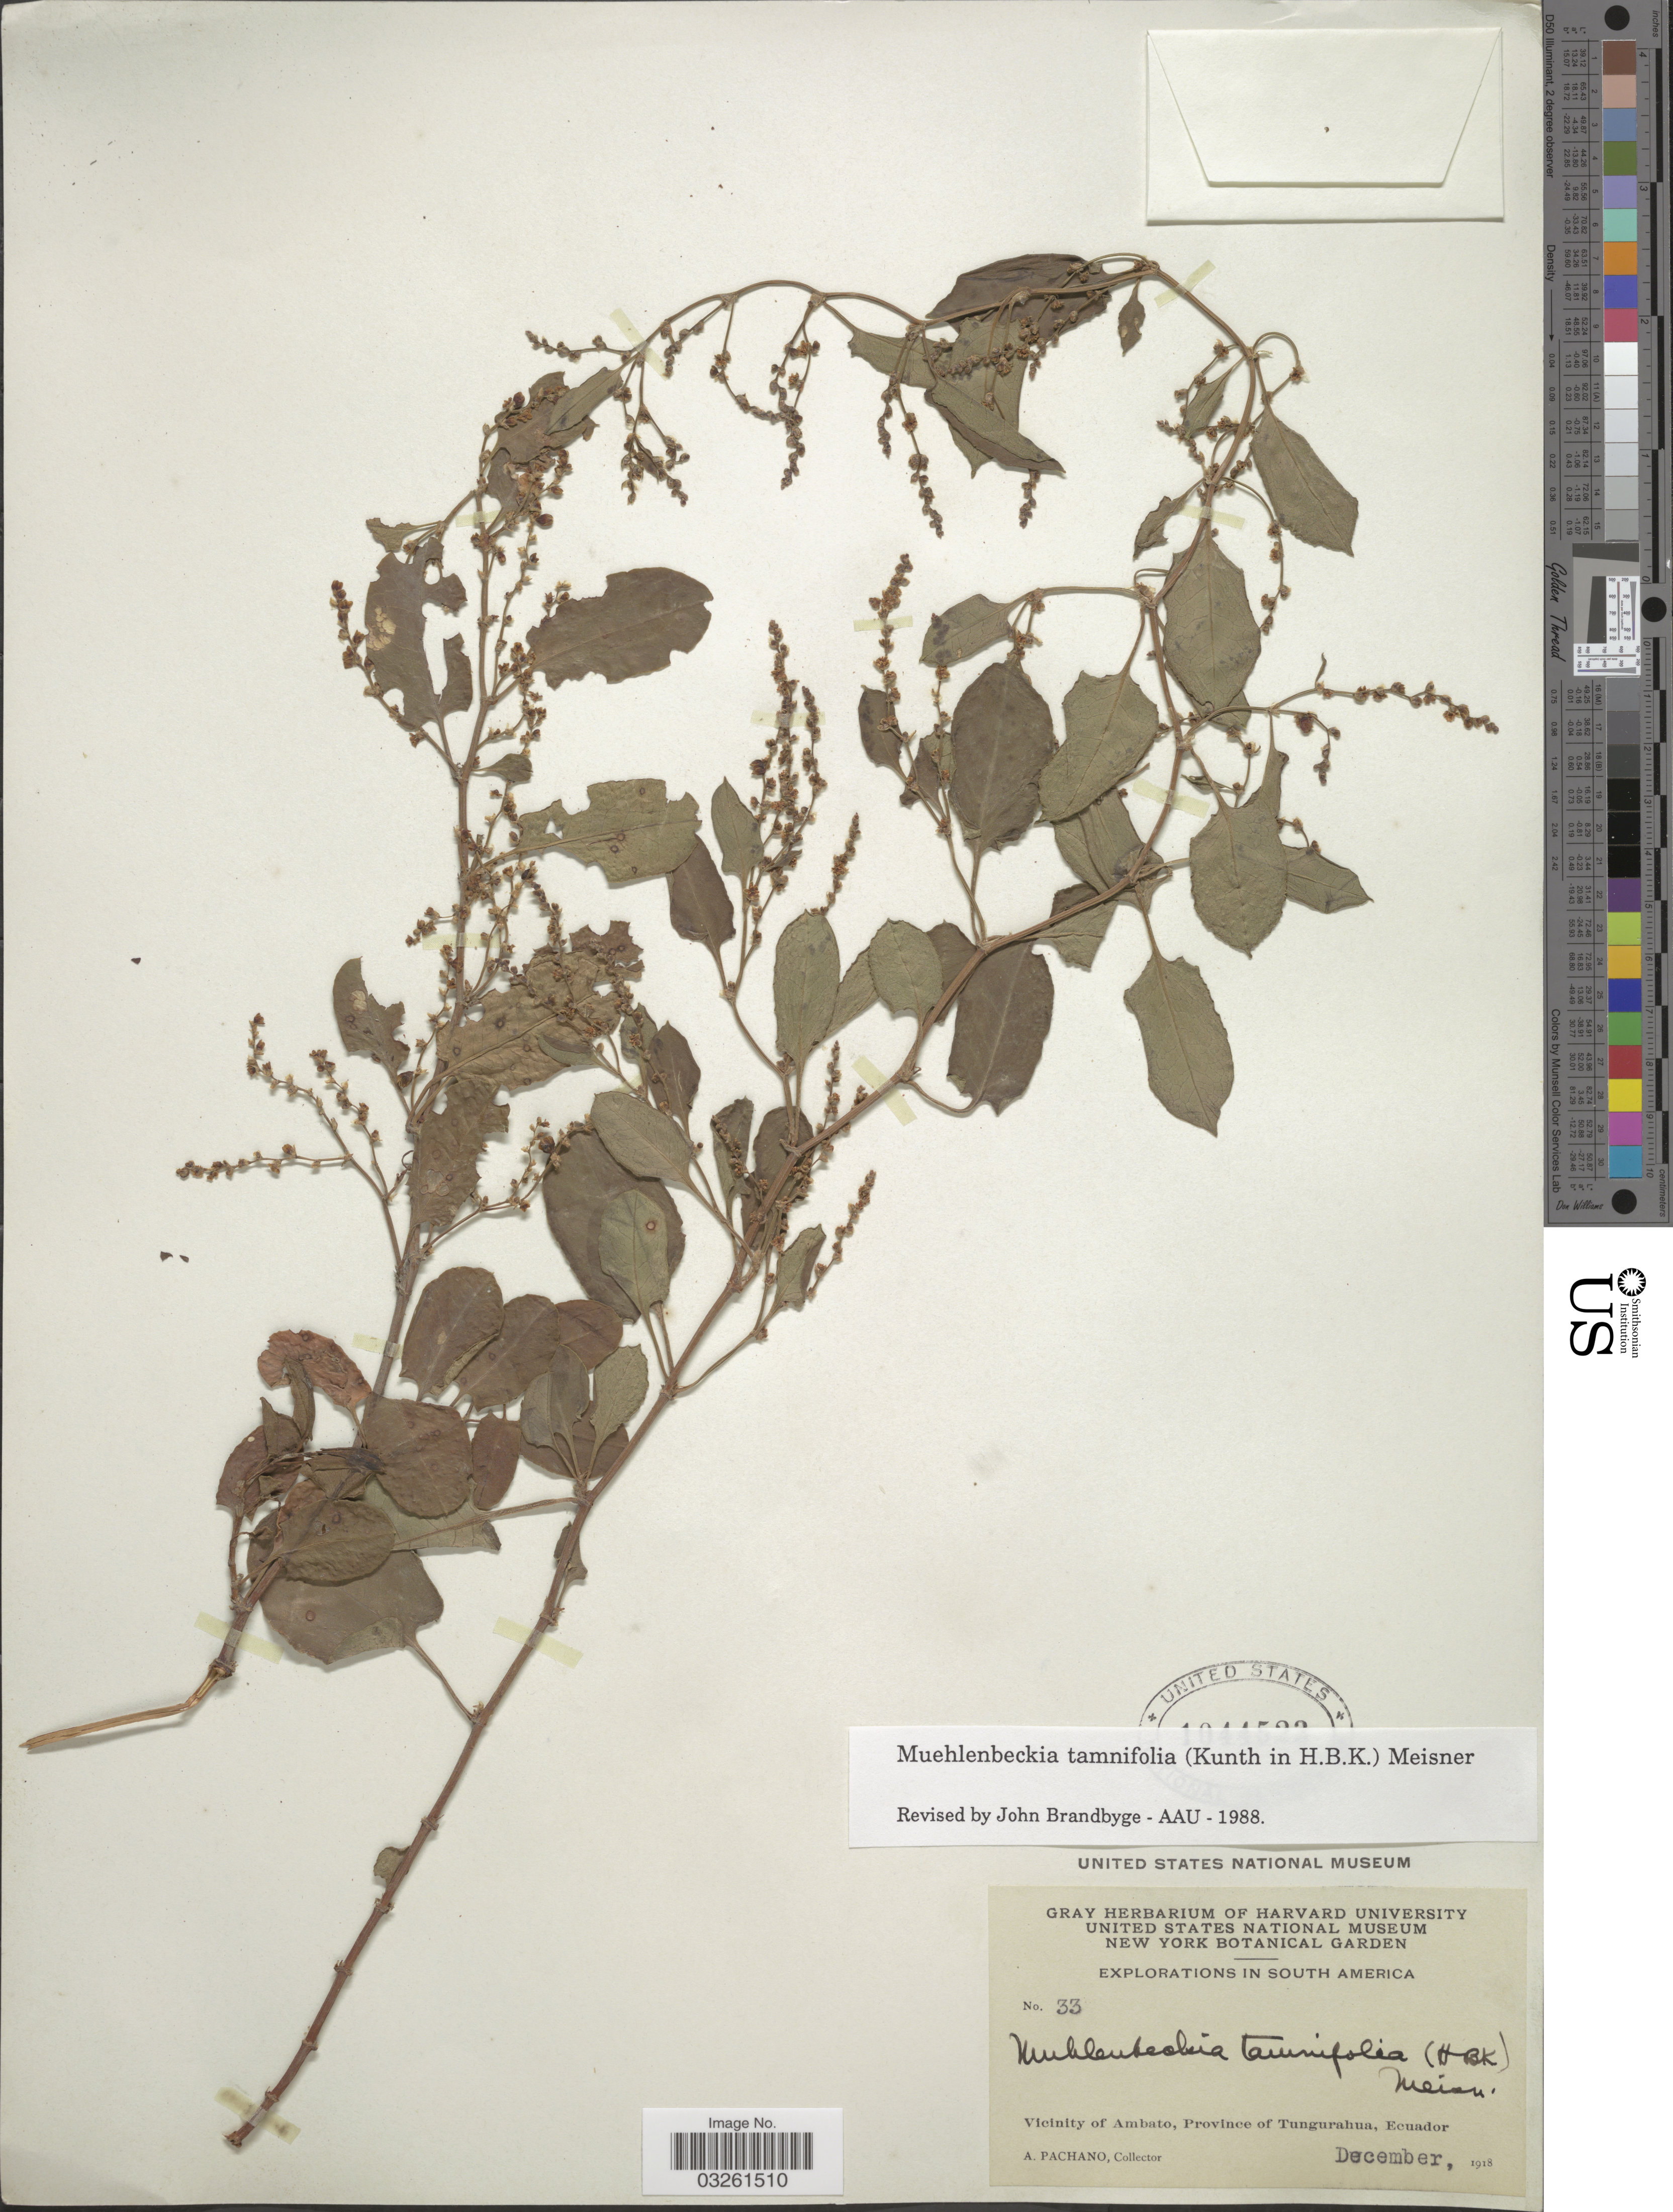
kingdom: Plantae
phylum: Tracheophyta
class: Magnoliopsida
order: Caryophyllales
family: Polygonaceae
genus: Muehlenbeckia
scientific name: Muehlenbeckia tamnifolia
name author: (Kunth) Meisn.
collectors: A. Pachano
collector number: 33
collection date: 1918-12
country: Ecuador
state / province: Tungurahua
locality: Vicinity of Ambato.